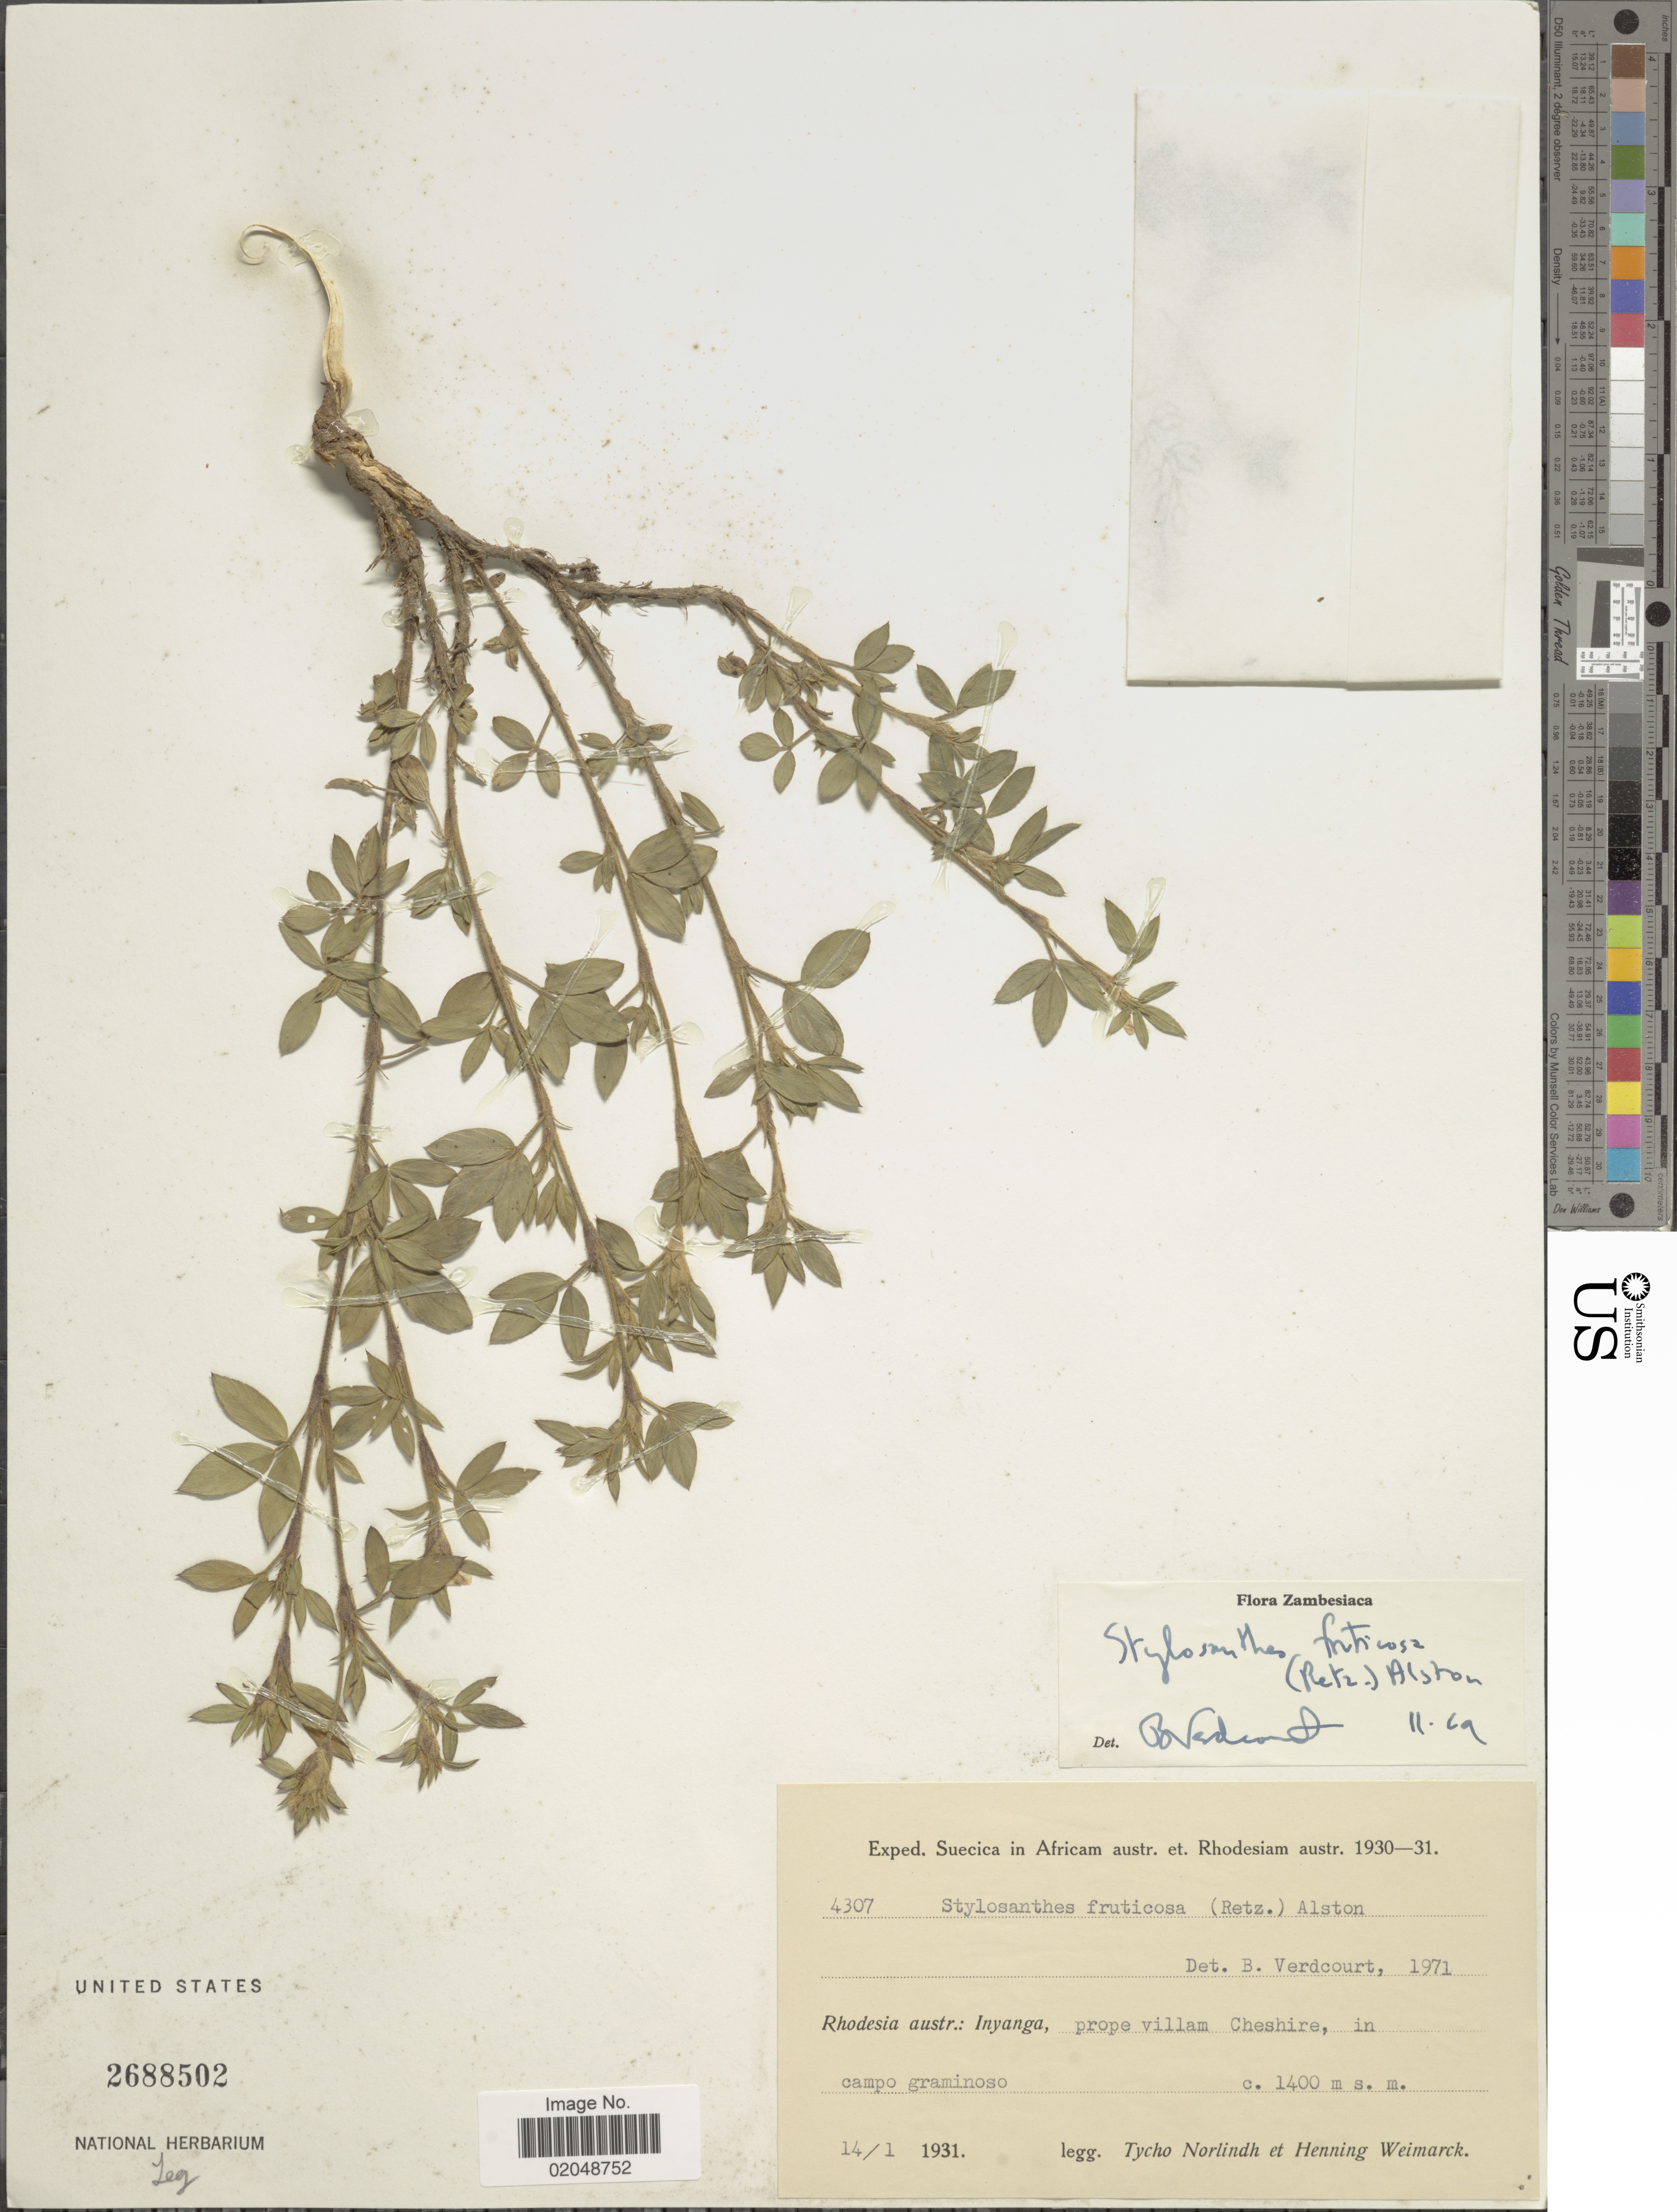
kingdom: Plantae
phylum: Tracheophyta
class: Magnoliopsida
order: Fabales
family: Fabaceae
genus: Stylosanthes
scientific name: Stylosanthes fruticosa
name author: (Retz.) Alston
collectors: N. T. Norlindh & H. Weimarck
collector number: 4307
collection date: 1931-01-14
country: Zimbabwe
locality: Suecica in Africam austr. et. Rhodesiam austr, Rhodesia austr: Inyanga, prope villam Cheshire, in campo graminoso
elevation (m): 1400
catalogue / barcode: US 2688502